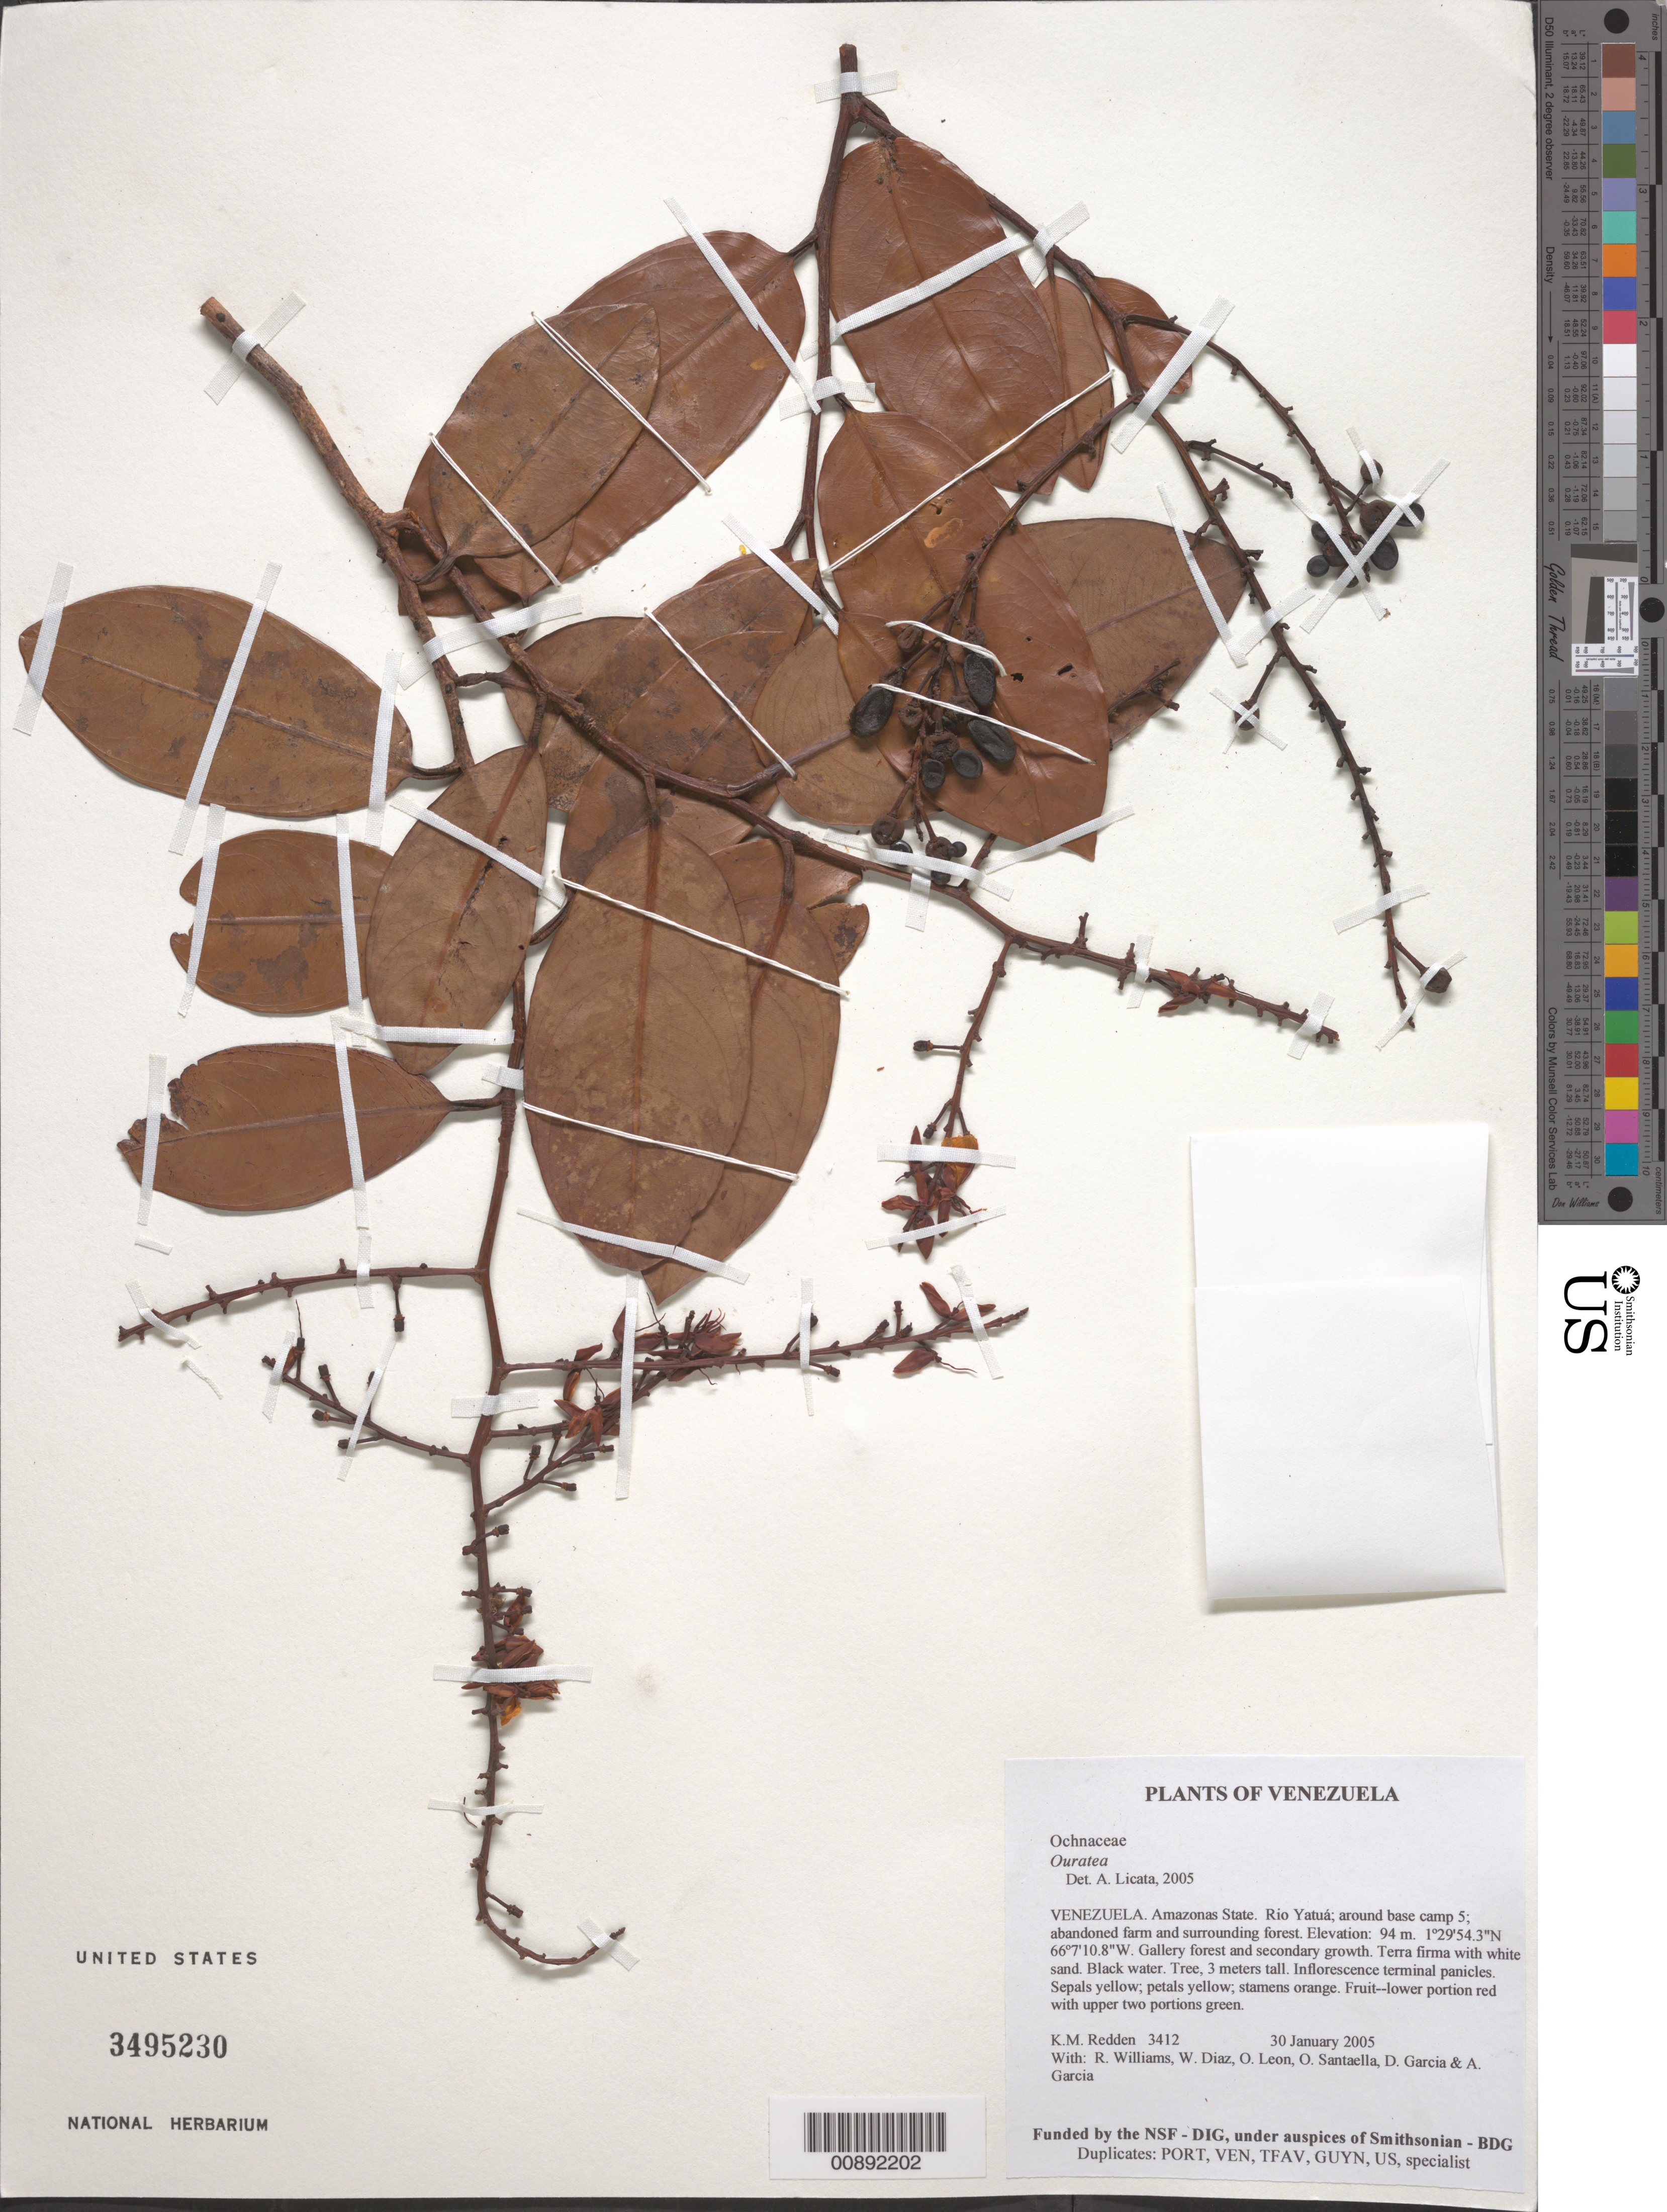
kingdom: Plantae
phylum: Tracheophyta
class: Magnoliopsida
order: Malpighiales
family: Ochnaceae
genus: Ouratea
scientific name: Ouratea sp.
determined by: Licata, A., (PORT), Univ. Nac. Exp. de los Llanos Ezequiel Zamora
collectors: K. M. Redden, R. Williams, W. Díaz P., O. León, O. Santaella, D. Garcia & A. Garcia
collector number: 3412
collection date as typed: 30 January 2005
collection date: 2005-01-30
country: Venezuela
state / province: Amazonas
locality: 09 - Rio Yatuá; around base camp 5; abandoned farm and surrounding forest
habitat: Gallery forest and secondary growth. Terra firma with white sand. Black water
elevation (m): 94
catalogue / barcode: US 3495230